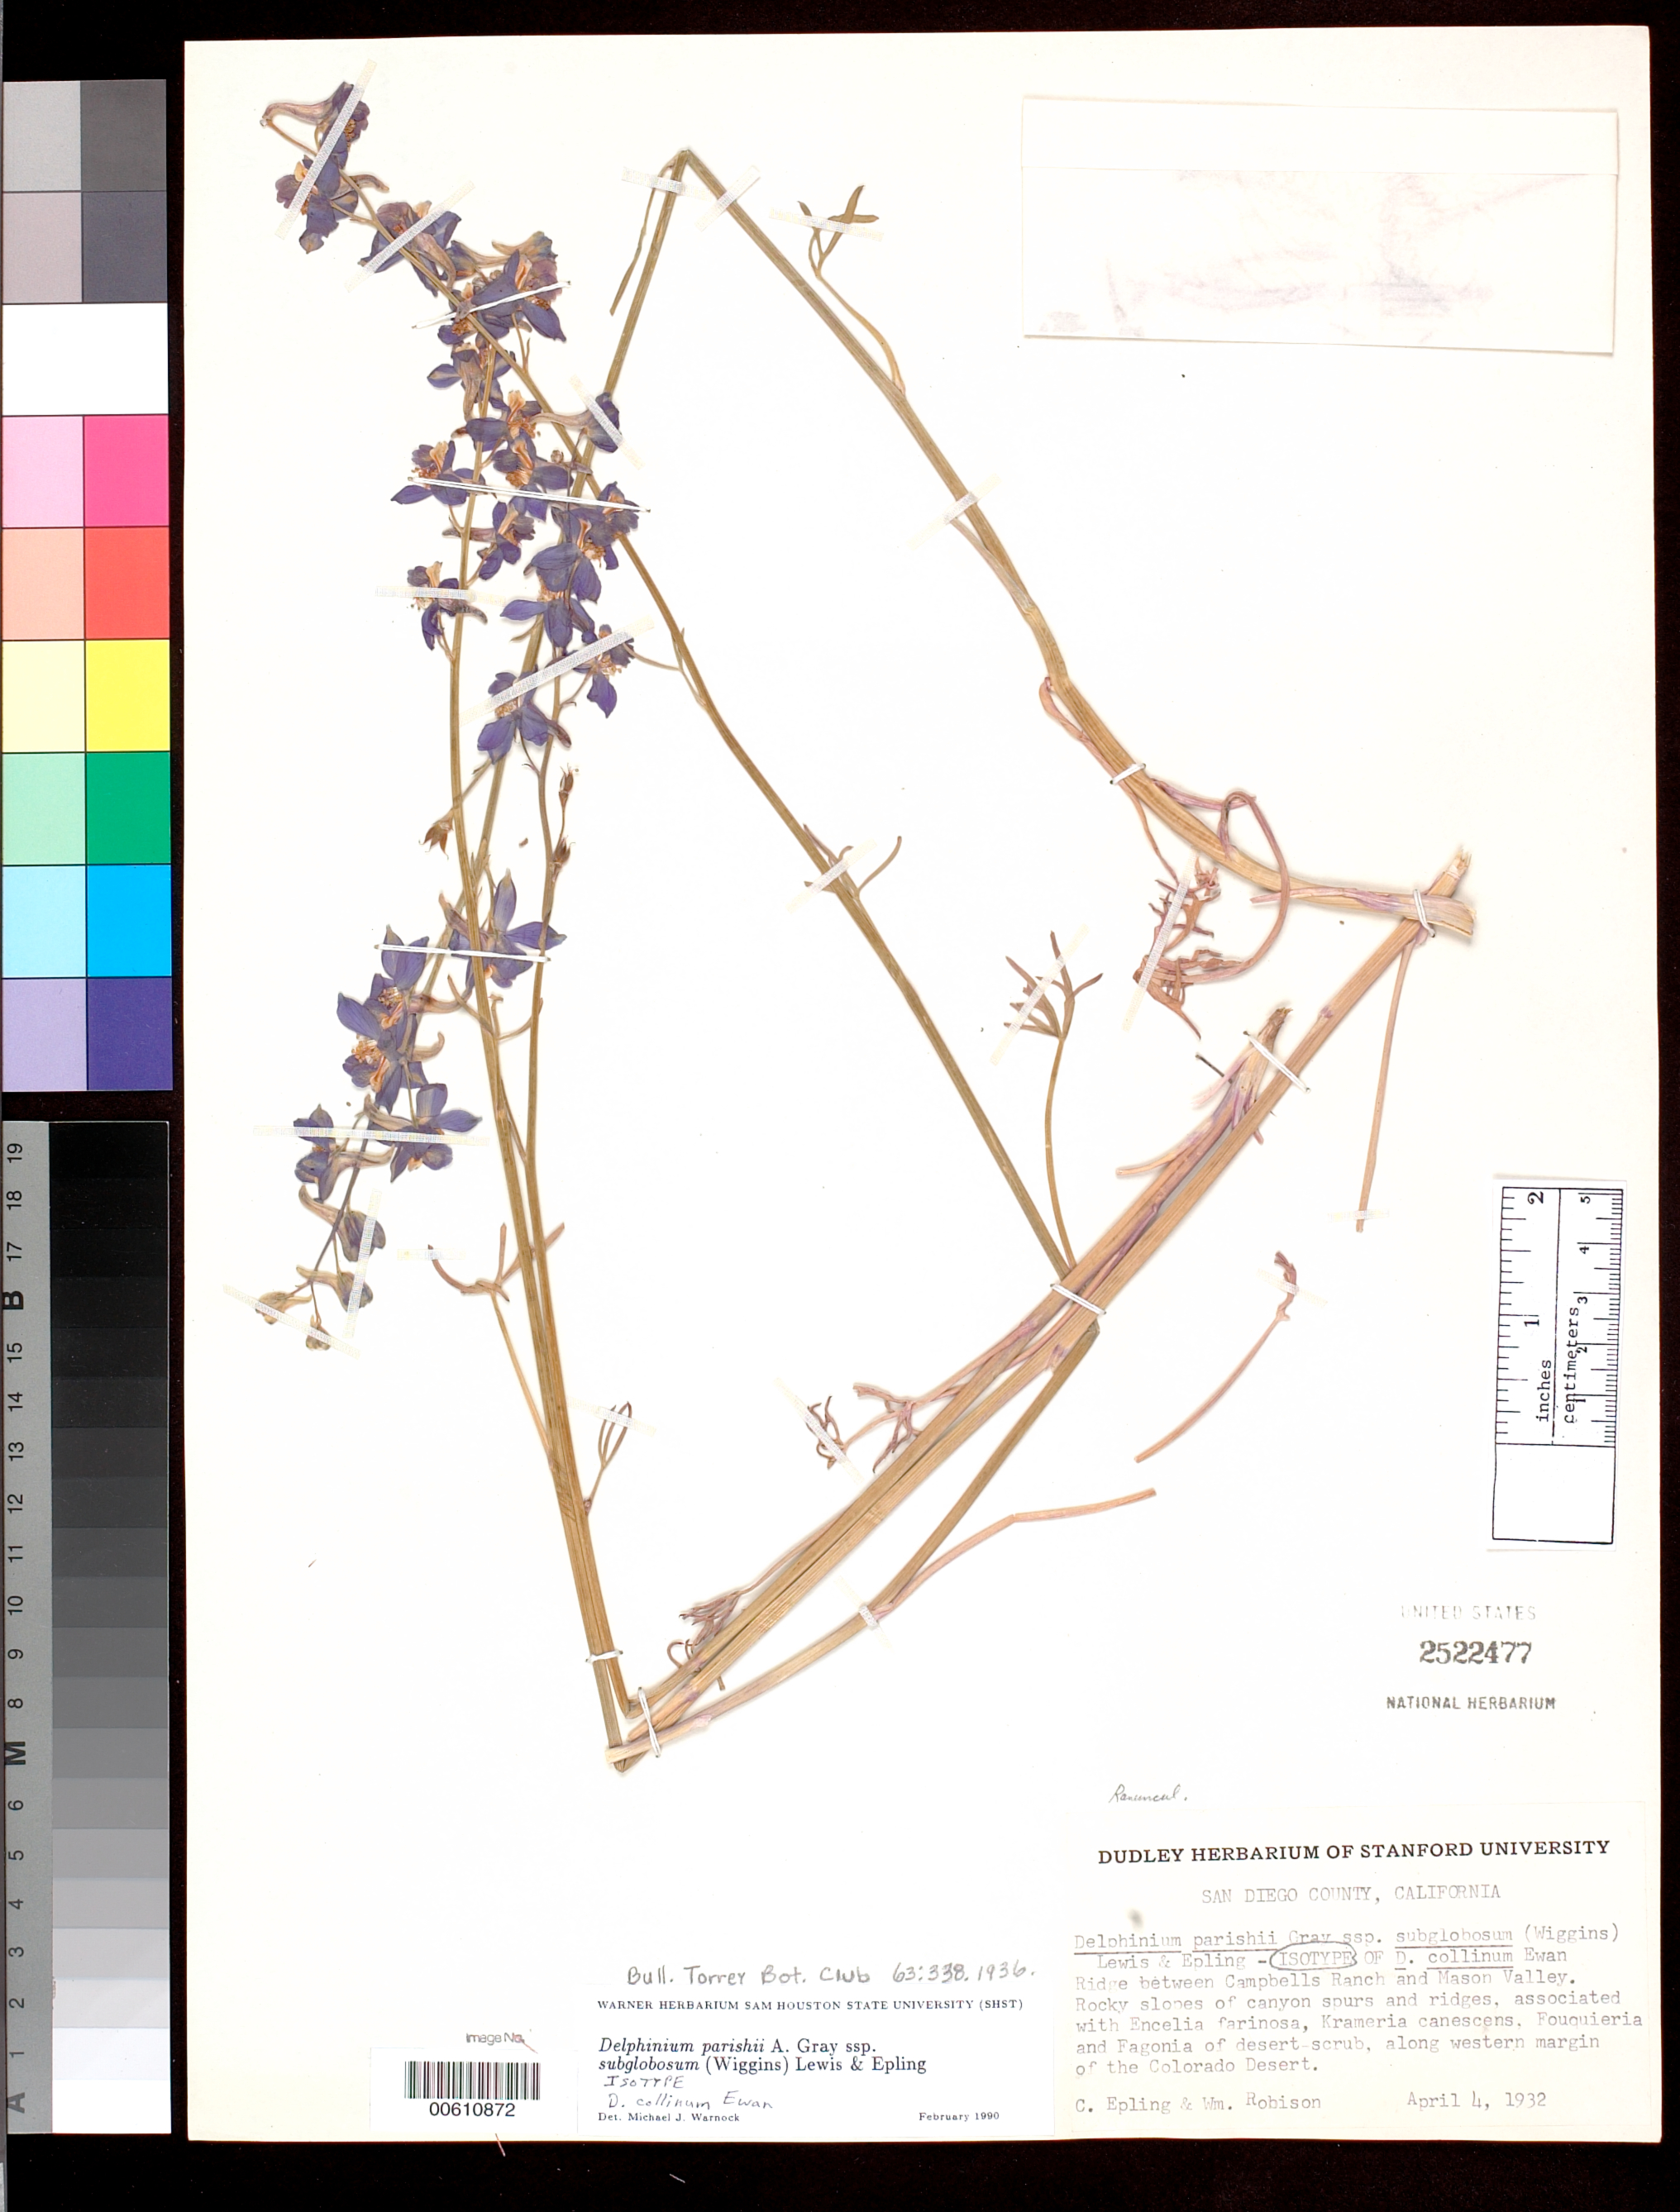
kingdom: Plantae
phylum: Tracheophyta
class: Magnoliopsida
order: Ranunculales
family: Ranunculaceae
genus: Delphinium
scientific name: Delphinium collinum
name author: Ewan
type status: Isotype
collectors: C. C. Epling & W. Robison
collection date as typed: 04 Apr 1932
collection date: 1932-04-04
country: United States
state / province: California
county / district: San Diego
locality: Ridge between Campbells Ranch and Mason Valley.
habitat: Rocky slopes of canyon spurs and ridges. Western edge of Colorado desert.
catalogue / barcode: US 2522477